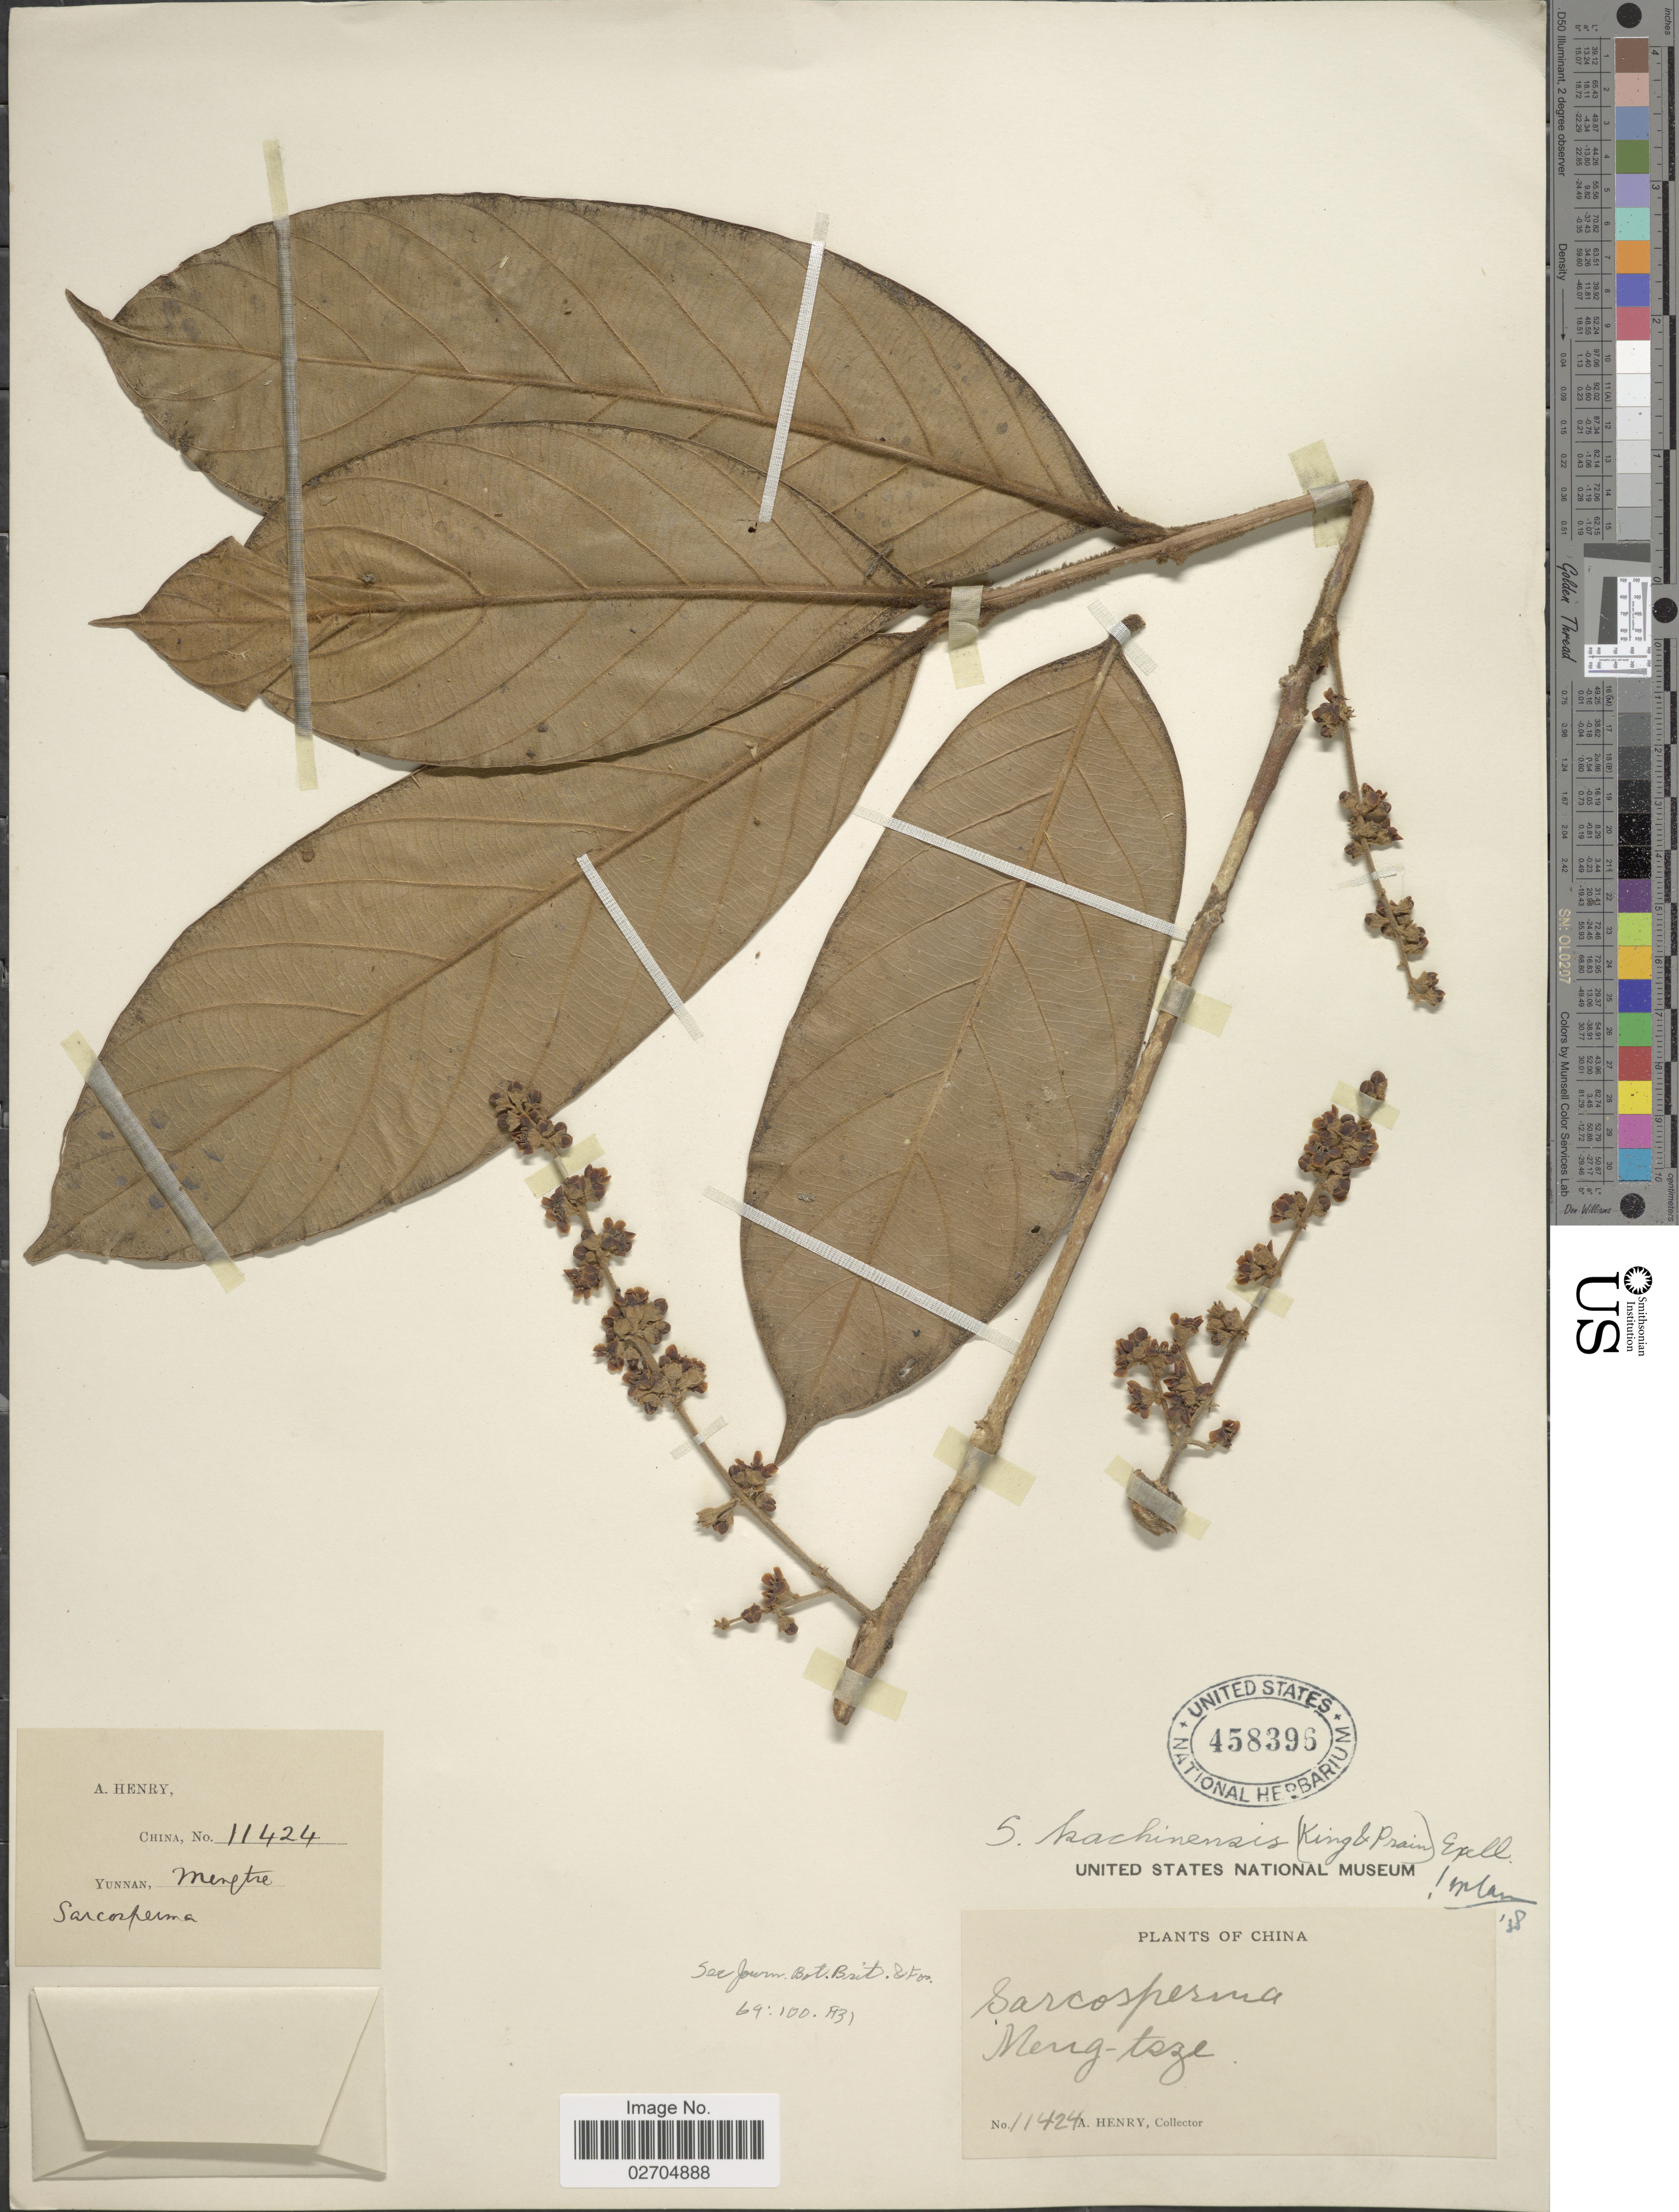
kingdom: Plantae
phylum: Tracheophyta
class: Magnoliopsida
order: Ericales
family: Sapotaceae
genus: Sarcosperma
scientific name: Sarcosperma kachinense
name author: (King & Pantl.) Exell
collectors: A. Henry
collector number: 11424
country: China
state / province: Yunnan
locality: Meng-tze.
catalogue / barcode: US 458396